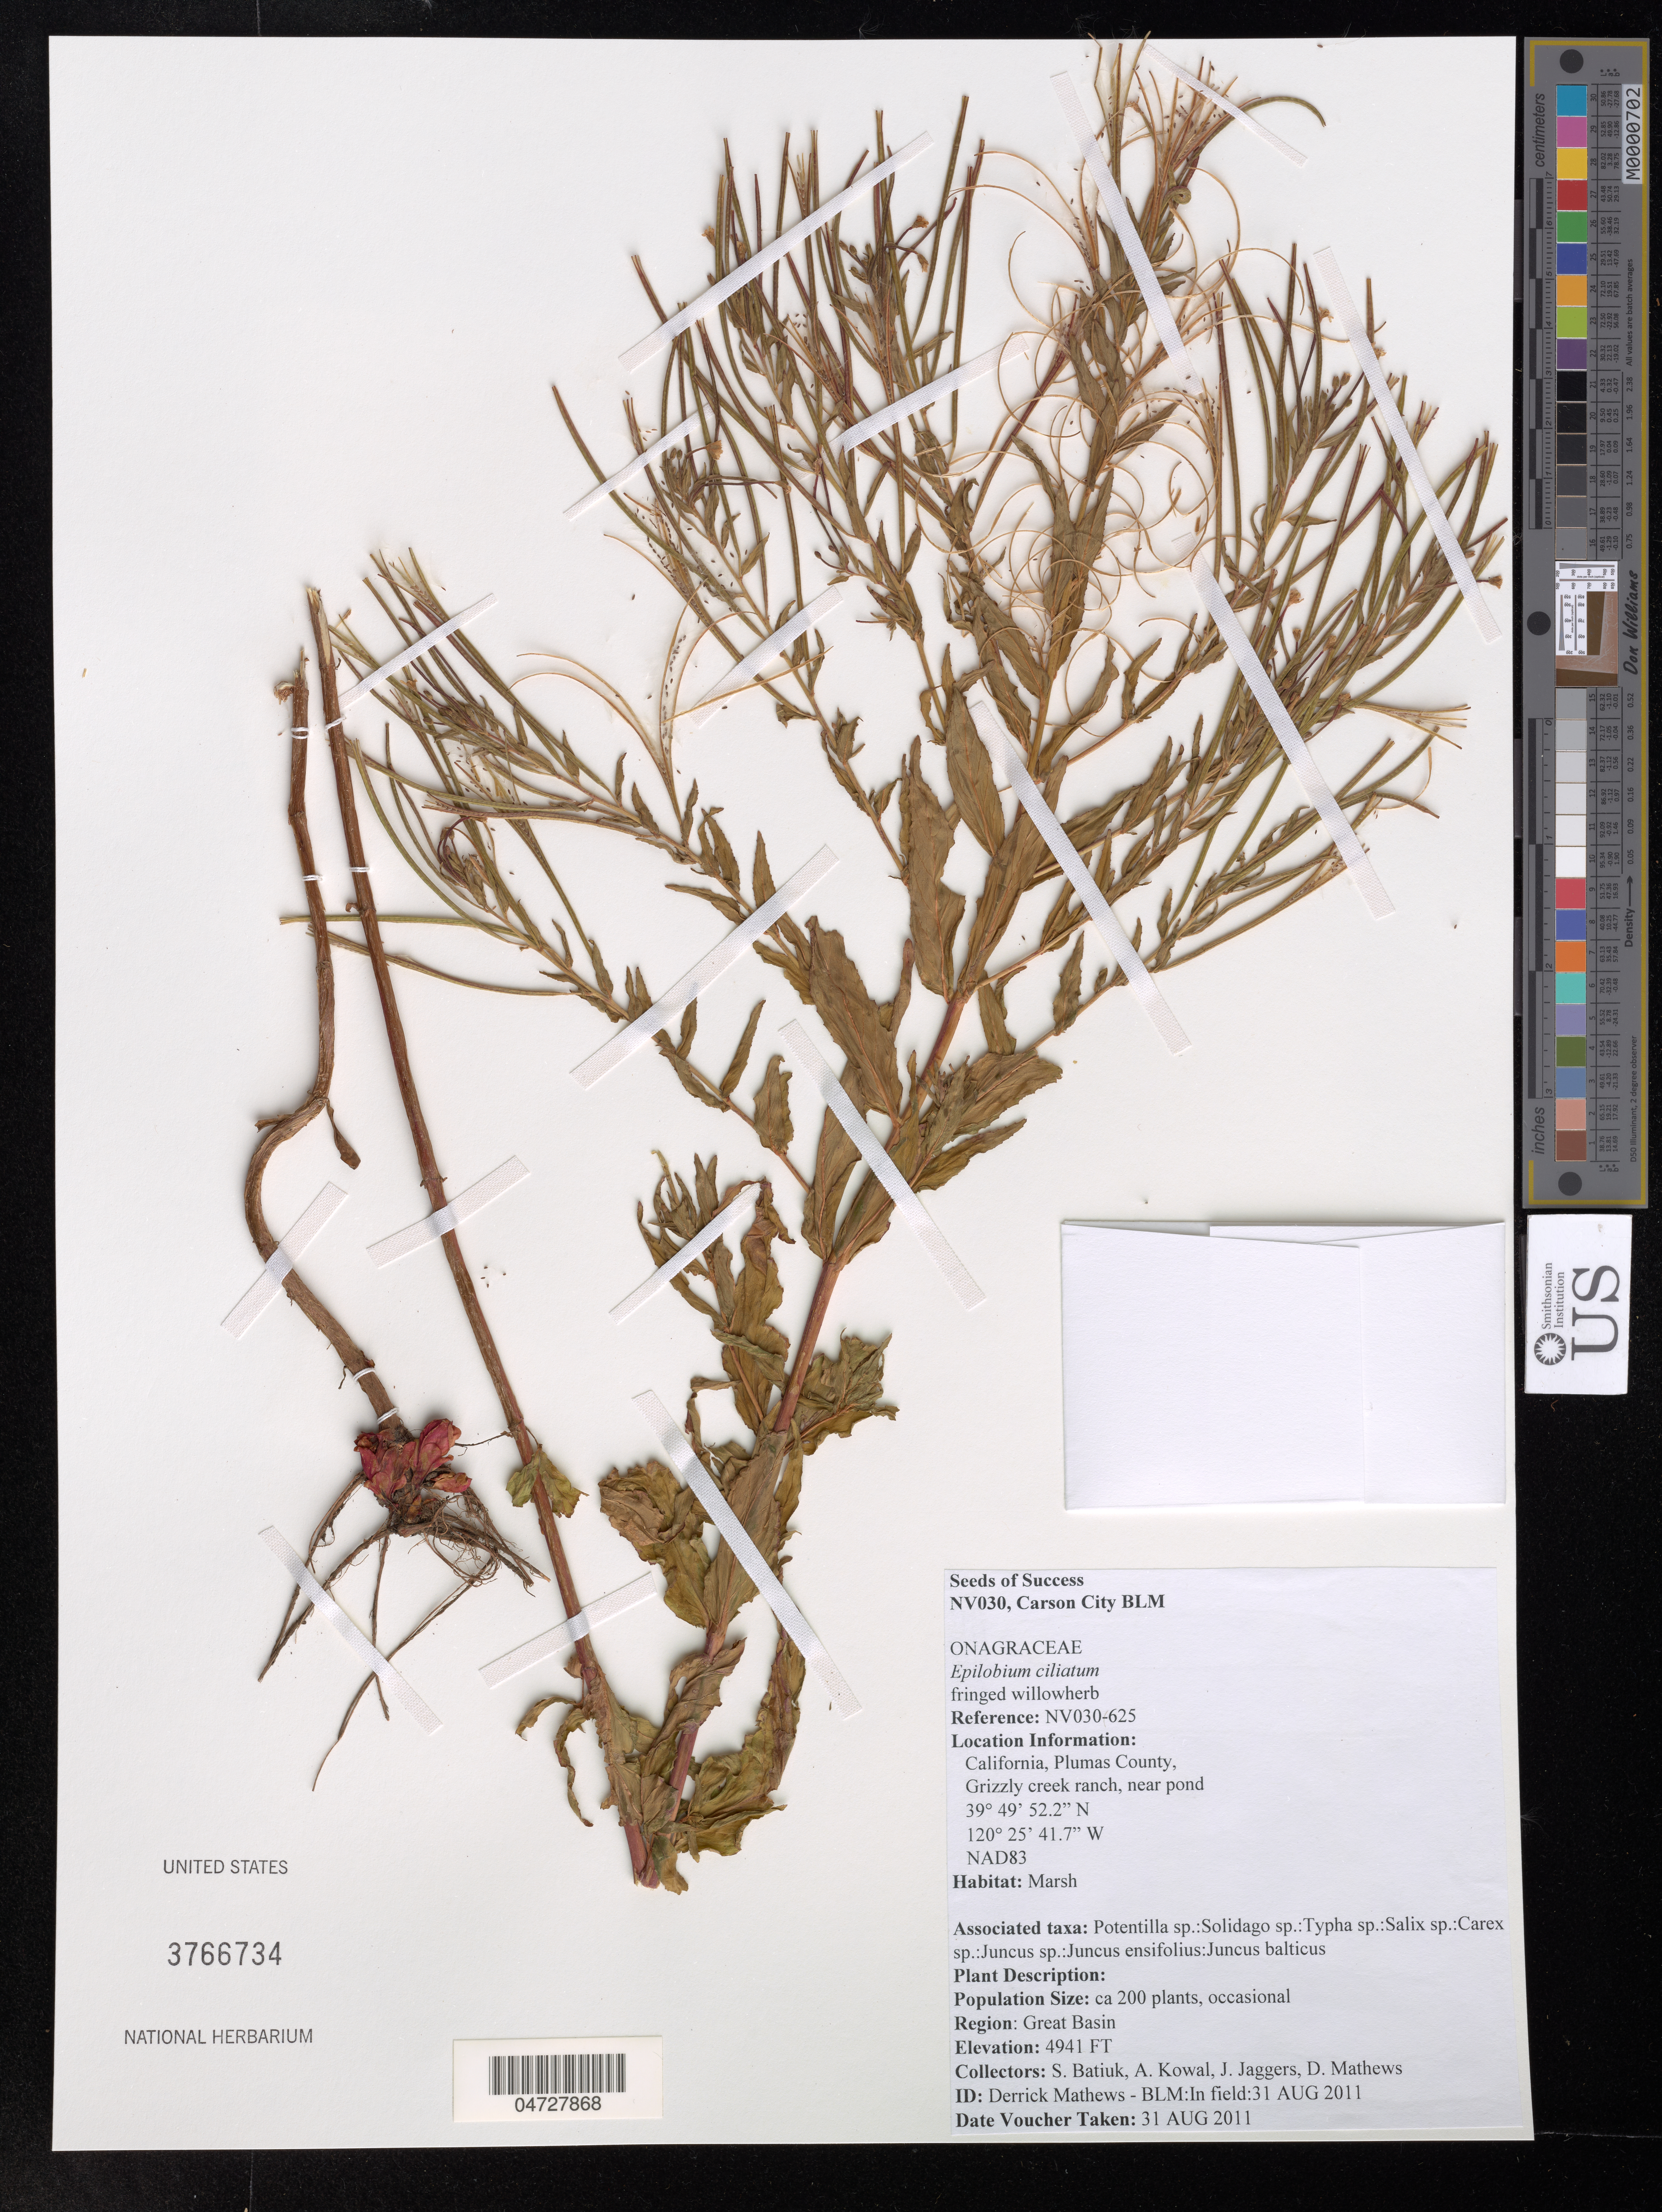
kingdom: Plantae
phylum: Tracheophyta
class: Magnoliopsida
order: Myrtales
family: Onagraceae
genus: Epilobium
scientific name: Epilobium ciliatum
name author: Raf.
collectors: S. Batiuk, A. Kowal, J. Jaggers & D. Mathews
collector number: NAD83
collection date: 2011-08-31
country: United States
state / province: California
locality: Plumas County, Grizzly creek ranch, near pond.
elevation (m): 1506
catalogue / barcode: US 3766734